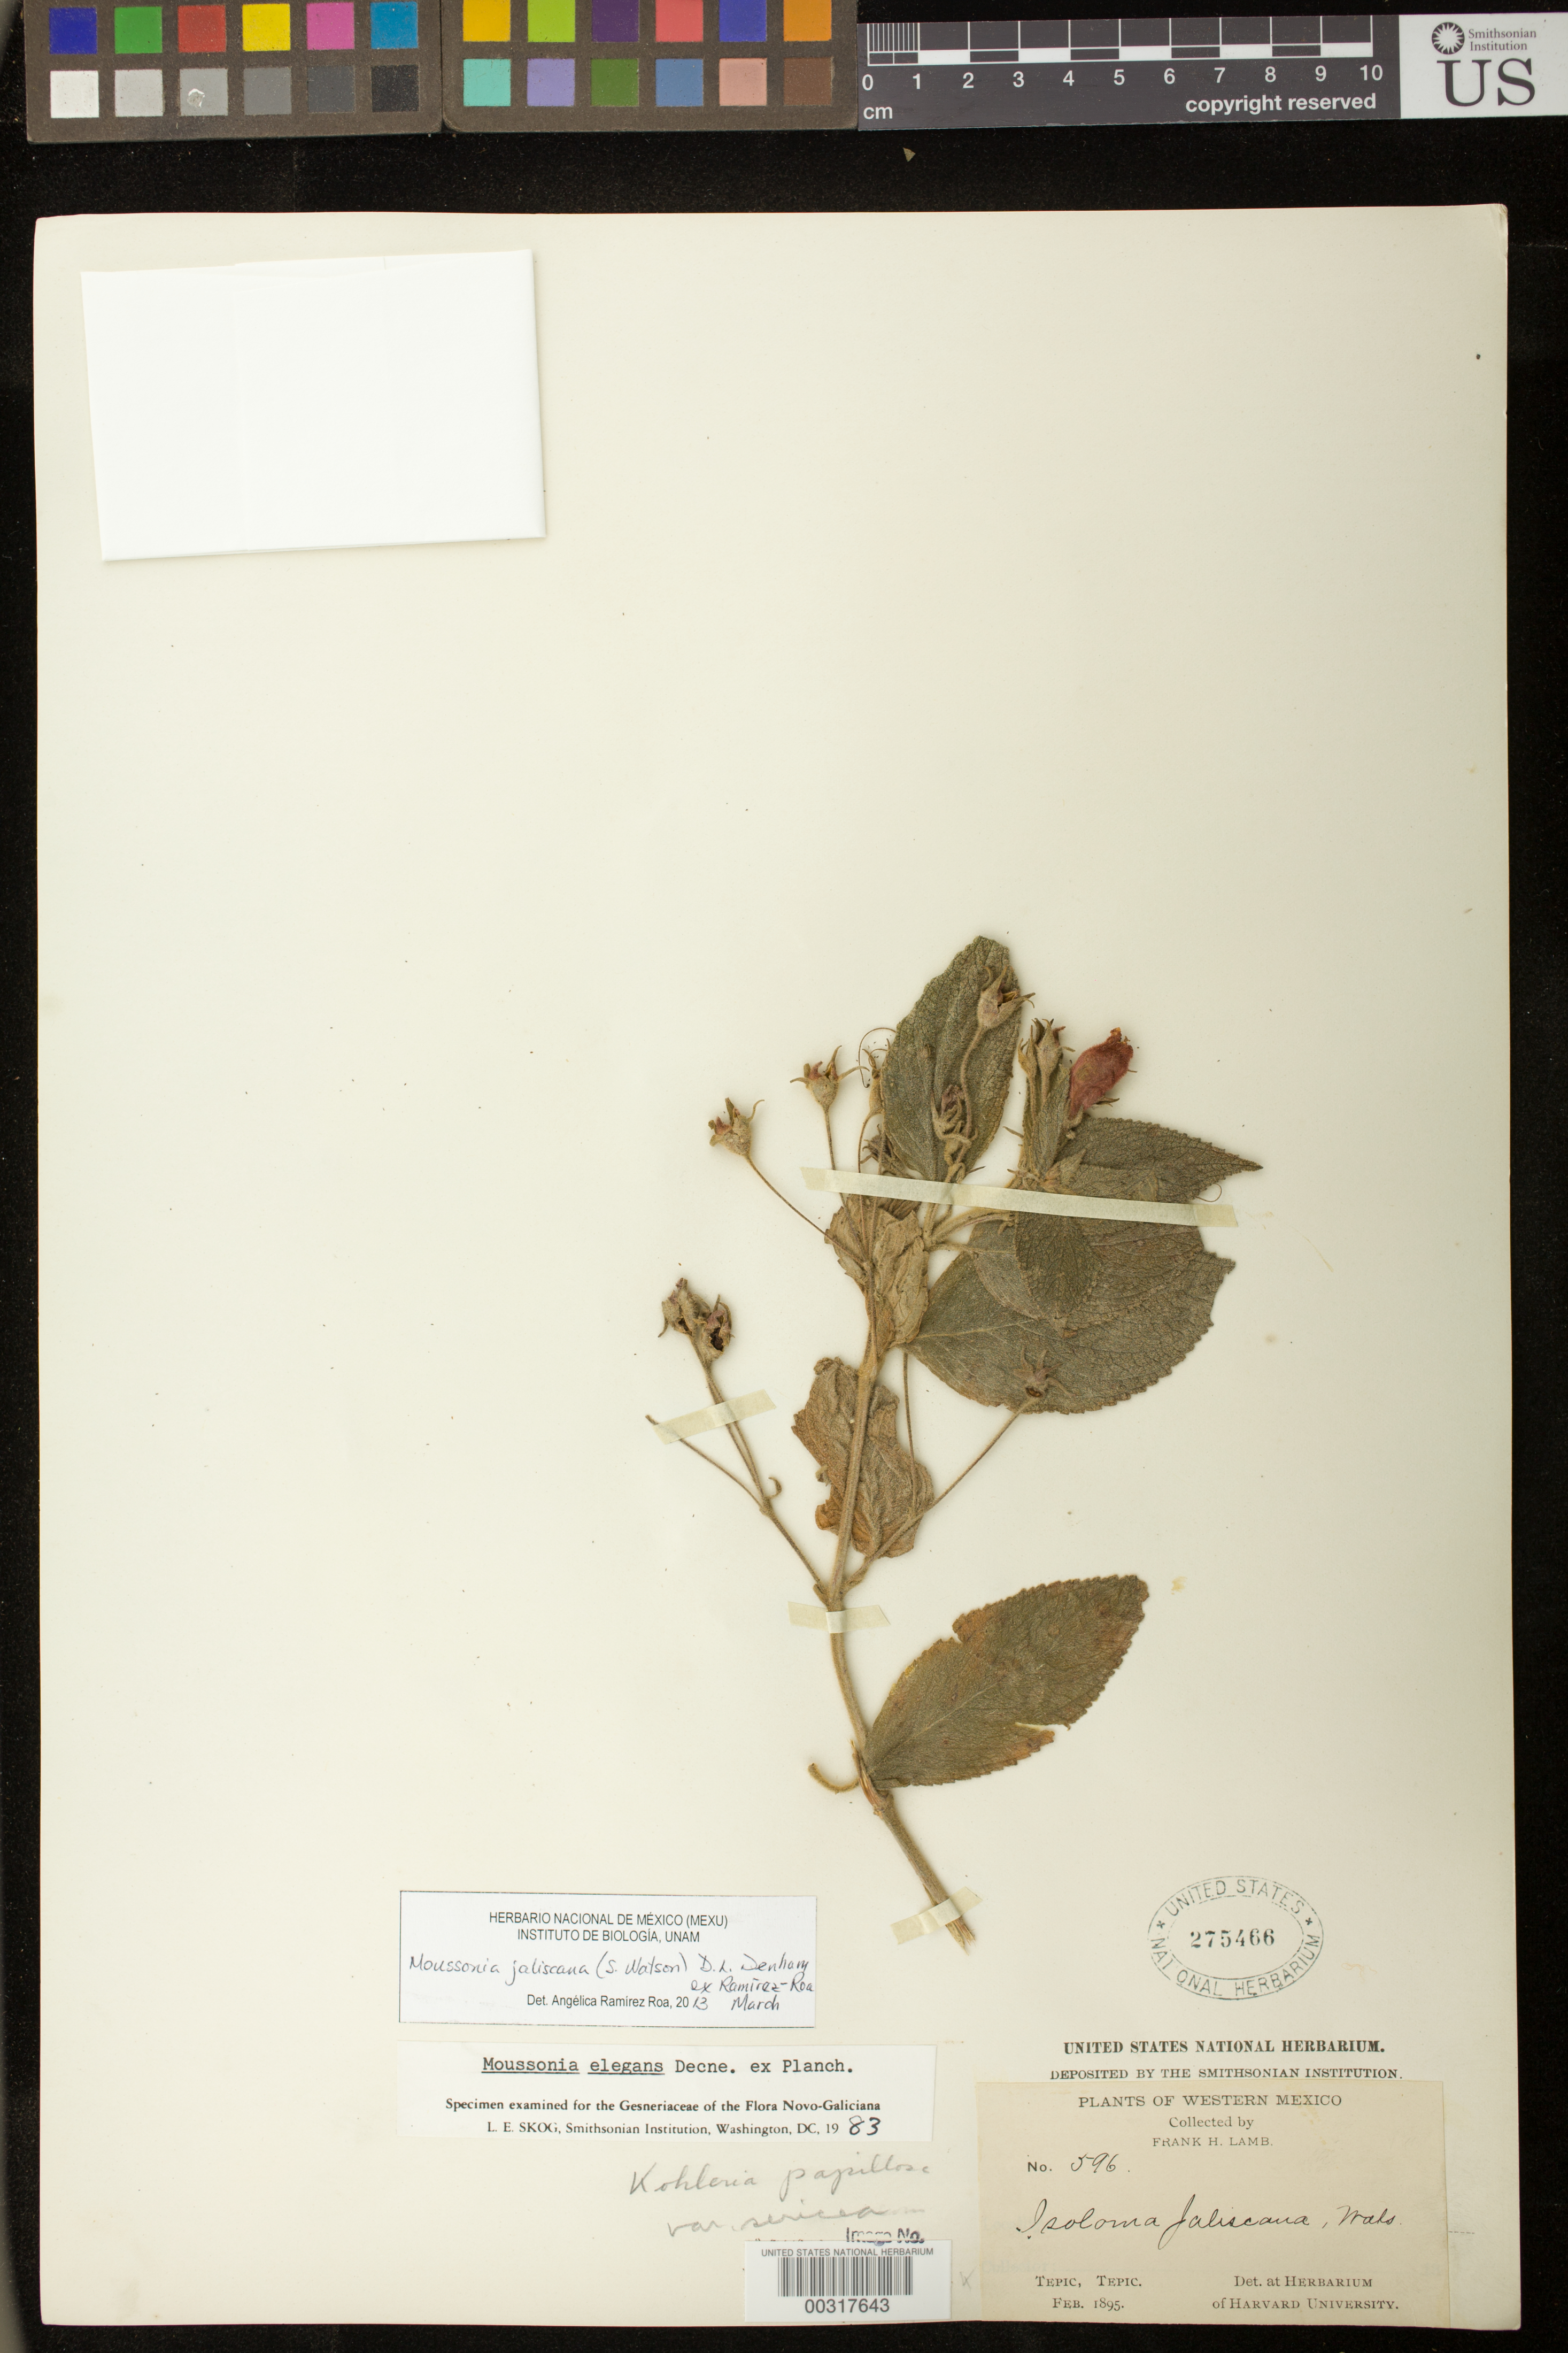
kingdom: Plantae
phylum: Tracheophyta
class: Magnoliopsida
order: Lamiales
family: Gesneriaceae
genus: Moussonia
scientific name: Moussonia jaliscana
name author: (S. Watson) D.L. Denham ex Ram.-Roa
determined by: Ramírez-Roa, A.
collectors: F. H. Lamb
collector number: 596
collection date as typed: Feb 1895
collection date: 1895-02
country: Mexico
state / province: Nayarit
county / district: Tepic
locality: Tepic Mun., Tepic Territory [now Nayarit].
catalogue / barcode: US 275466